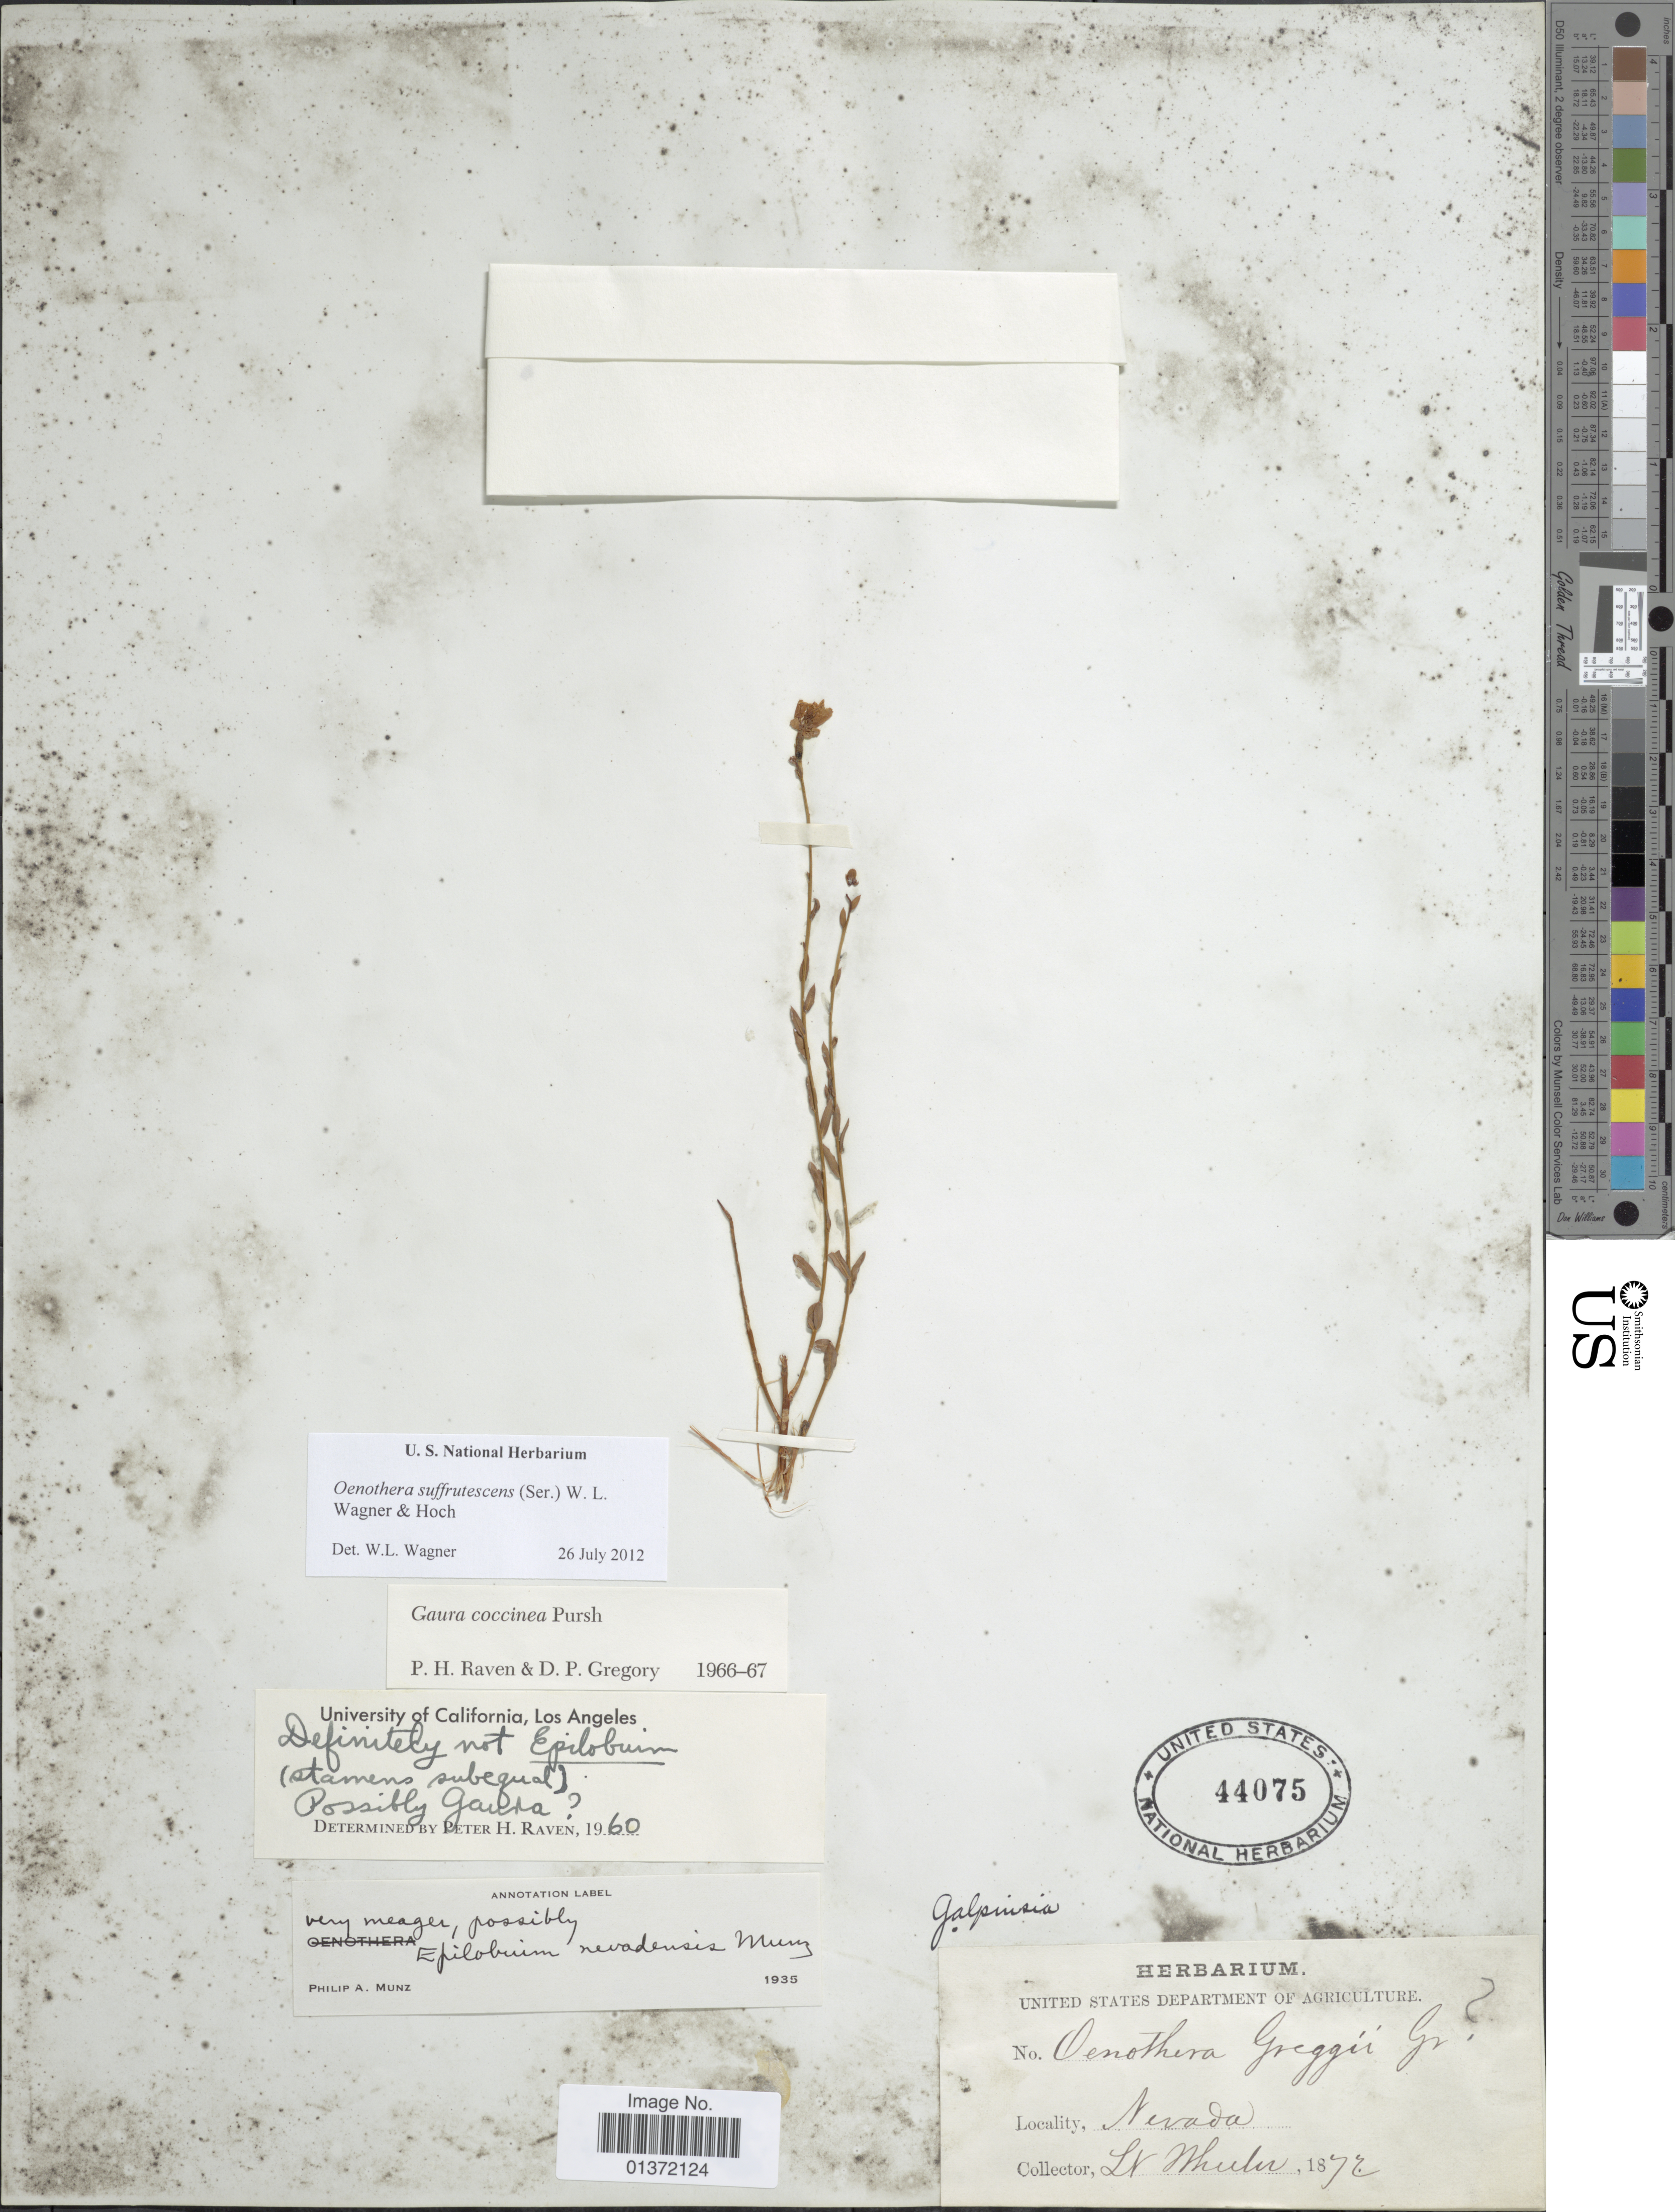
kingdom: Plantae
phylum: Tracheophyta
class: Magnoliopsida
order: Myrtales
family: Onagraceae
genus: Oenothera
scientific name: Oenothera suffrutescens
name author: (Ser.) W.L. Wagner & Hoch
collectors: L. Wheeler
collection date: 1872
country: United States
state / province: Nevada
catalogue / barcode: US 44075